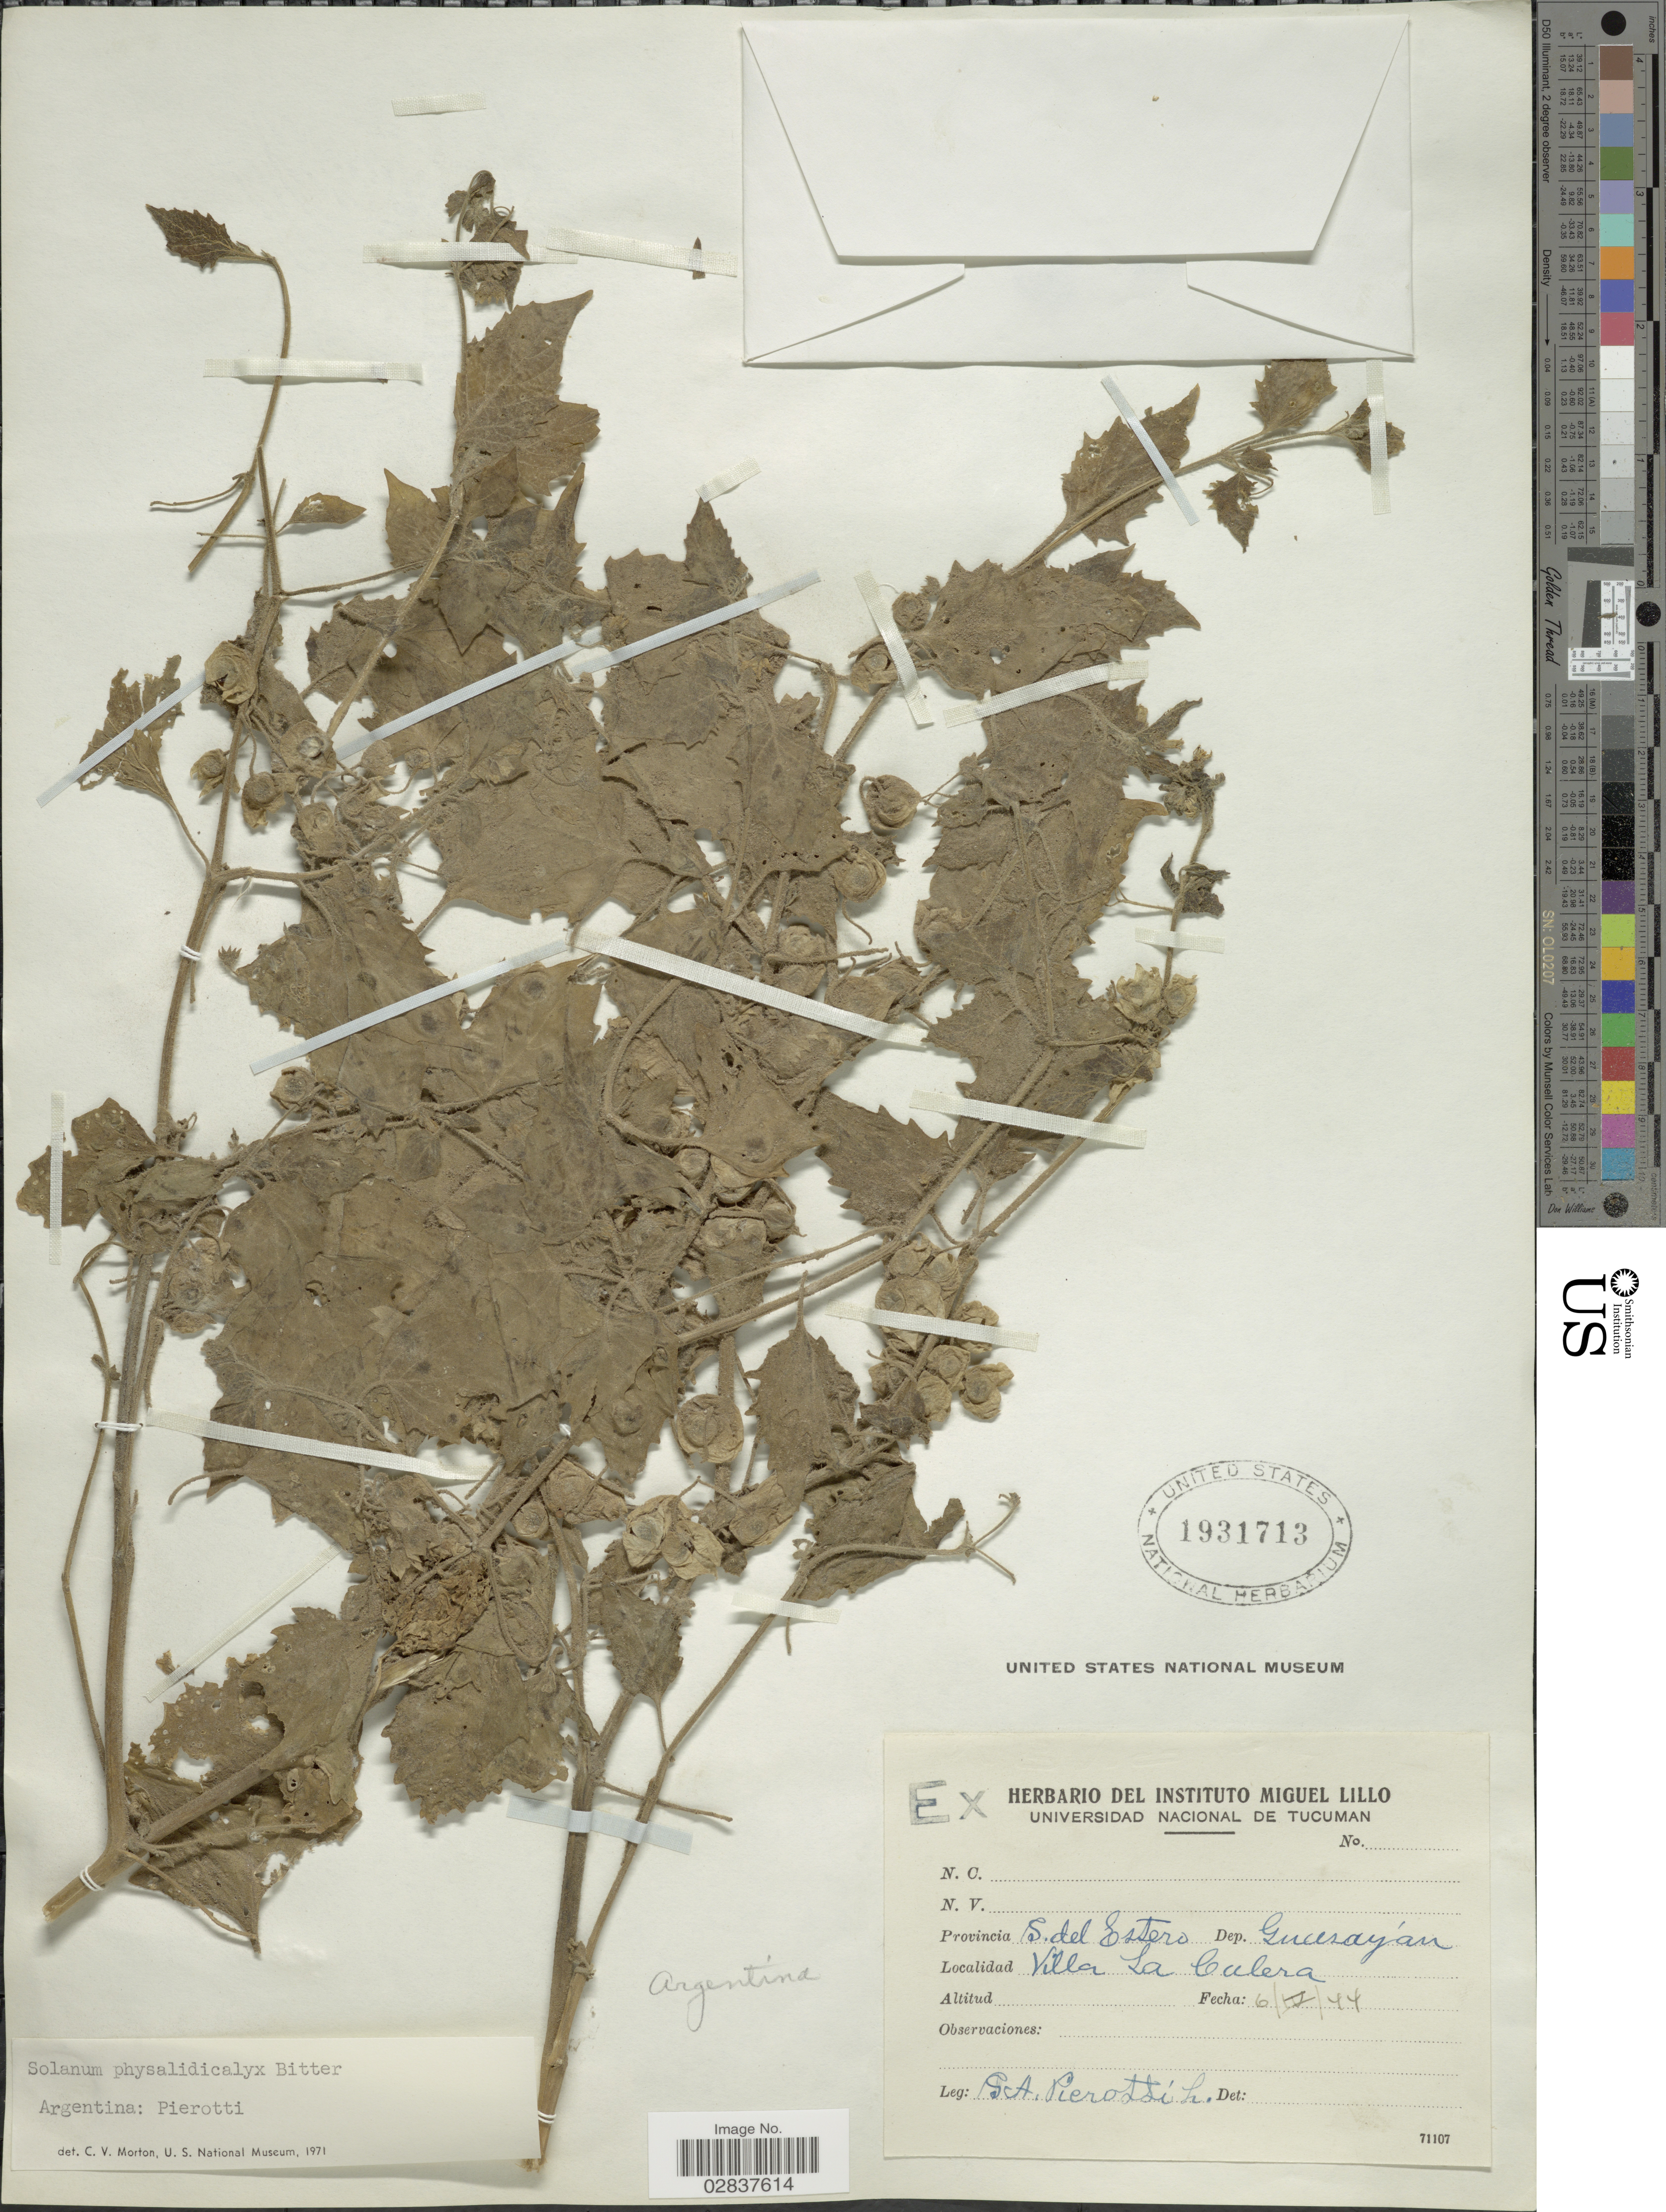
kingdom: Plantae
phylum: Tracheophyta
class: Magnoliopsida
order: Solanales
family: Solanaceae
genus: Solanum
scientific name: Solanum physalifolium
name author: Rusby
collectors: S. A. Pierotti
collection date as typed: Transcribed d/m/y: 6/4/44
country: Argentina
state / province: Santiago del Estero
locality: Dep. Guasayán, Villa La Calera.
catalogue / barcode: US 1931713